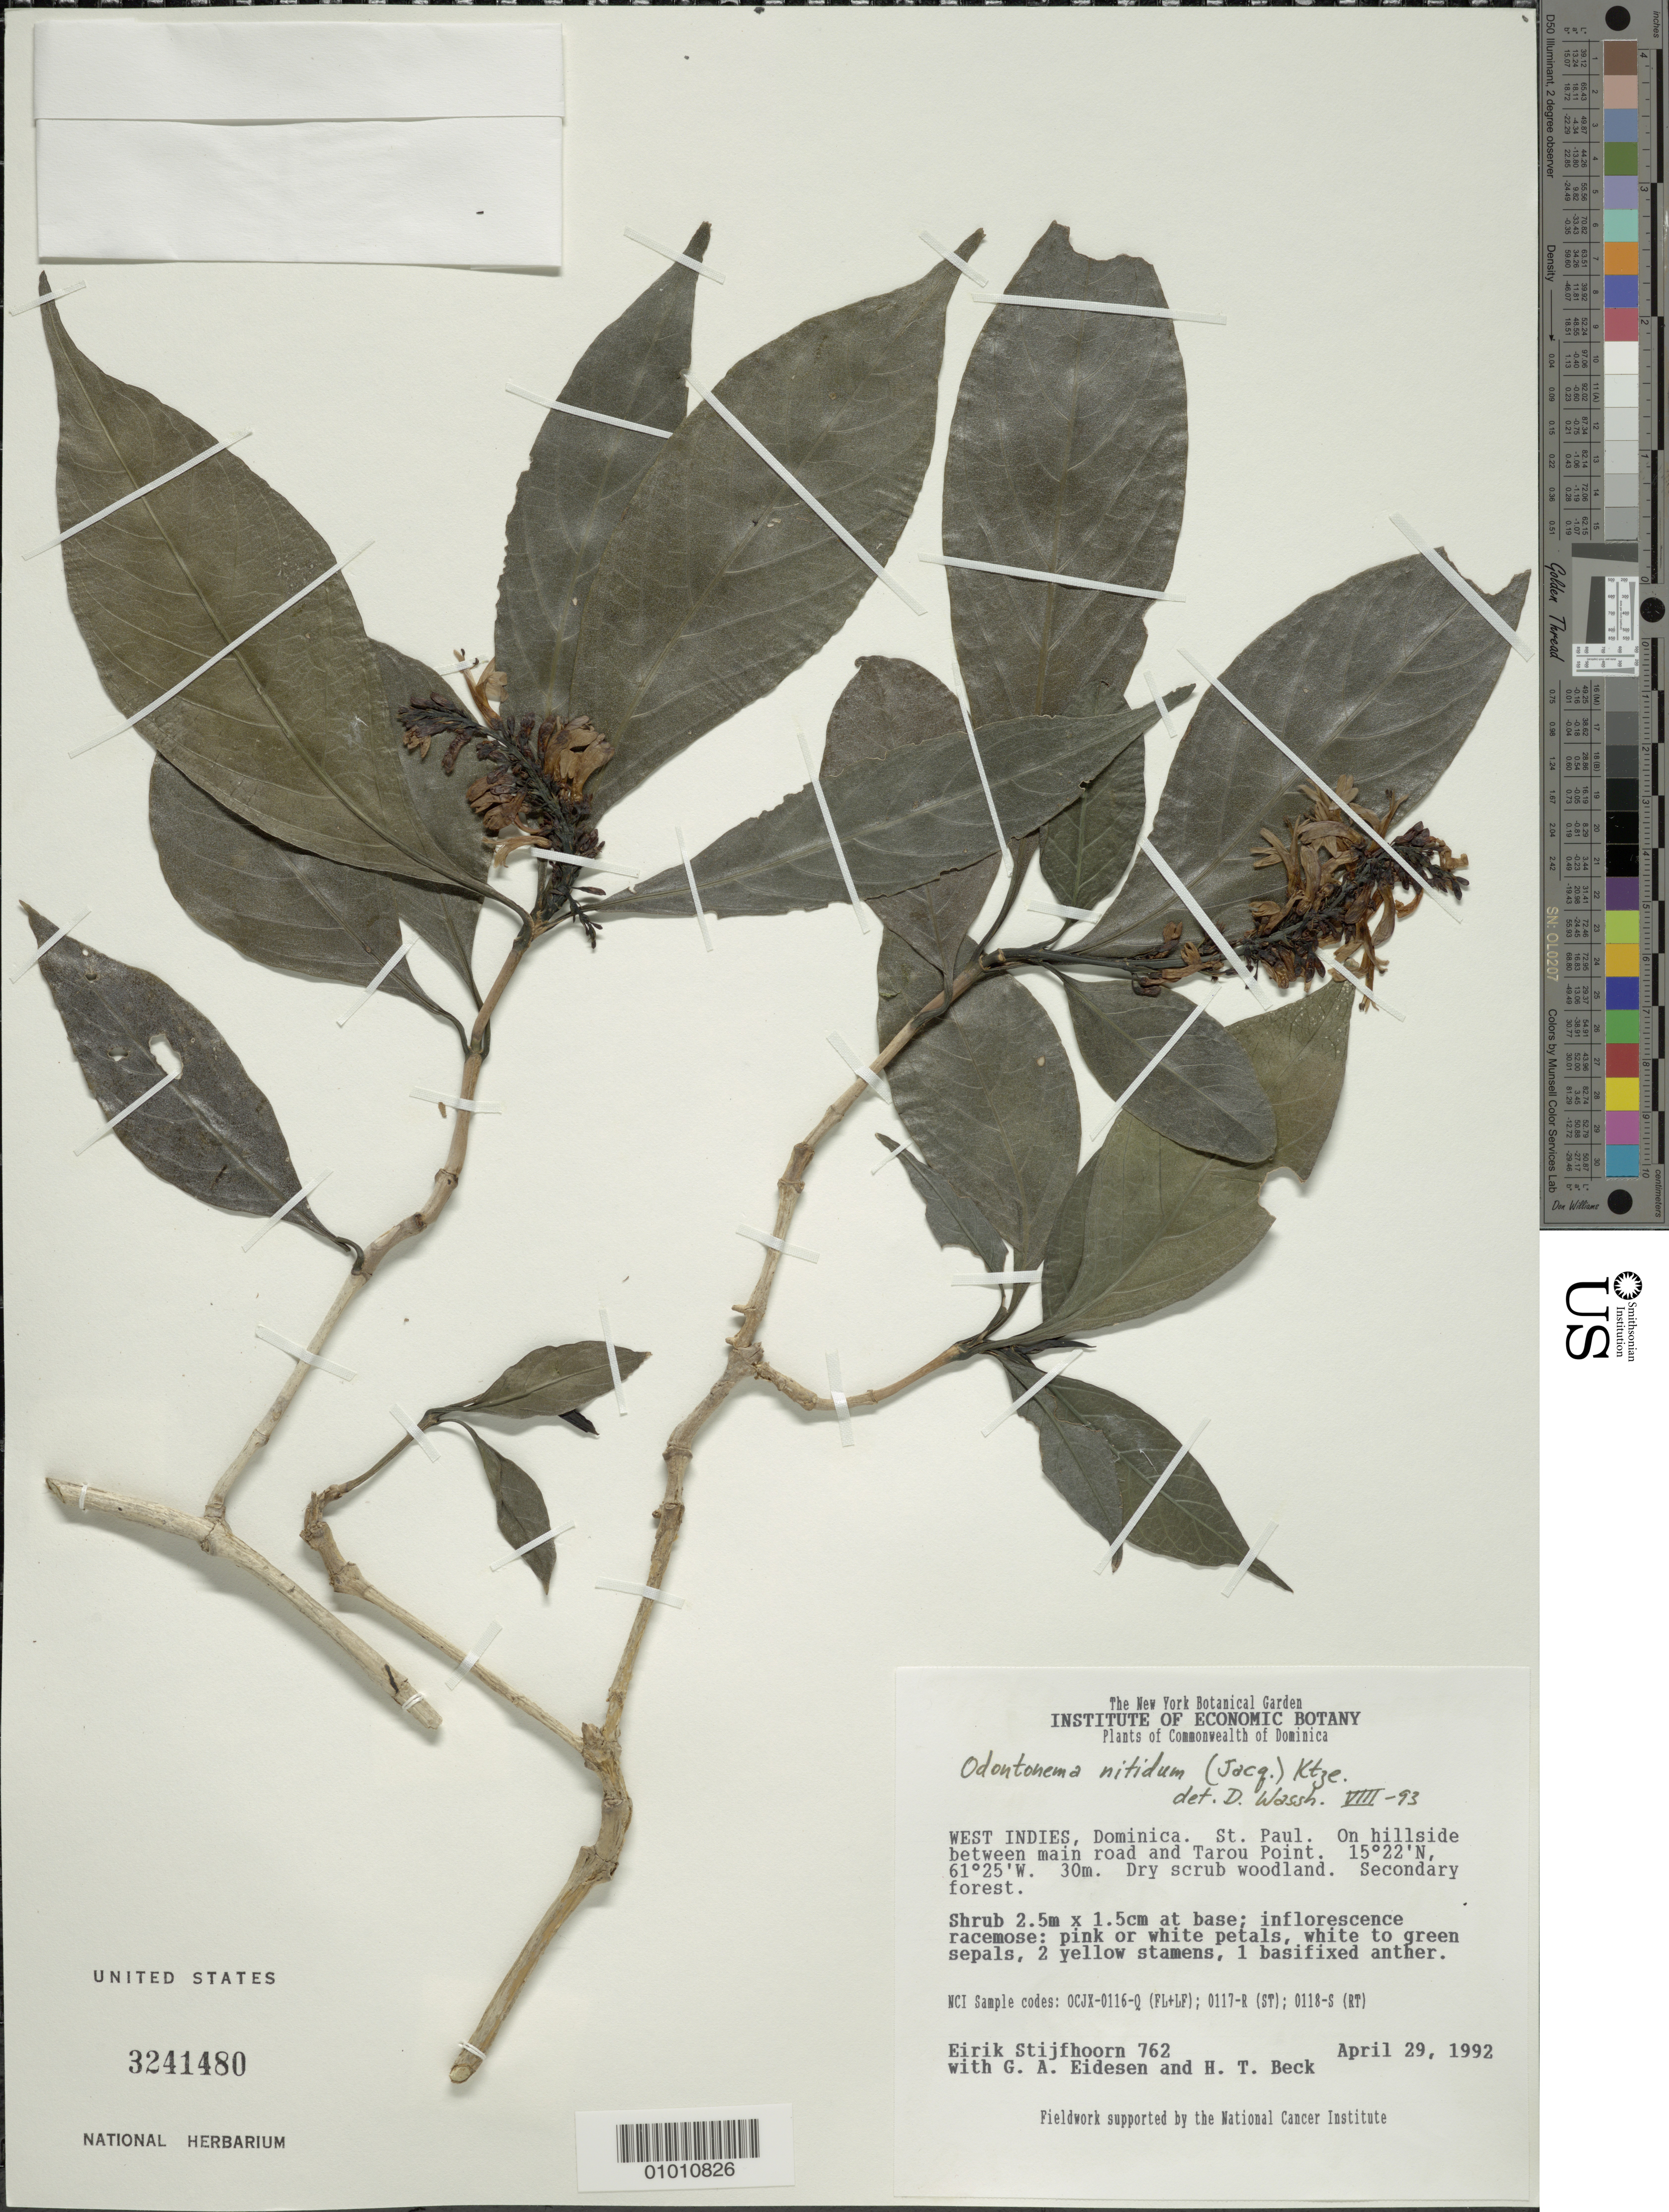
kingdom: Plantae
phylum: Tracheophyta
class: Magnoliopsida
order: Lamiales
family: Acanthaceae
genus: Odontonema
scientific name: Odontonema nitidum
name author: (Jacq.) Kuntze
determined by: Wasshausen, Dieter C., (BOT), Smithsonian Institution - National Museum of Natural History (UNITED STATES)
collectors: E. Stijfhoorn, G. Eidesen & H. T. Beck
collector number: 762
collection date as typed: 29 Apr 1992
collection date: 1992-04-29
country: Dominica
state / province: St. Paul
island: Dominica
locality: Between main road and Tarou Point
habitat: On hillside; dry scrub woodland; secondary forest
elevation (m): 30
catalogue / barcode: US 3241480